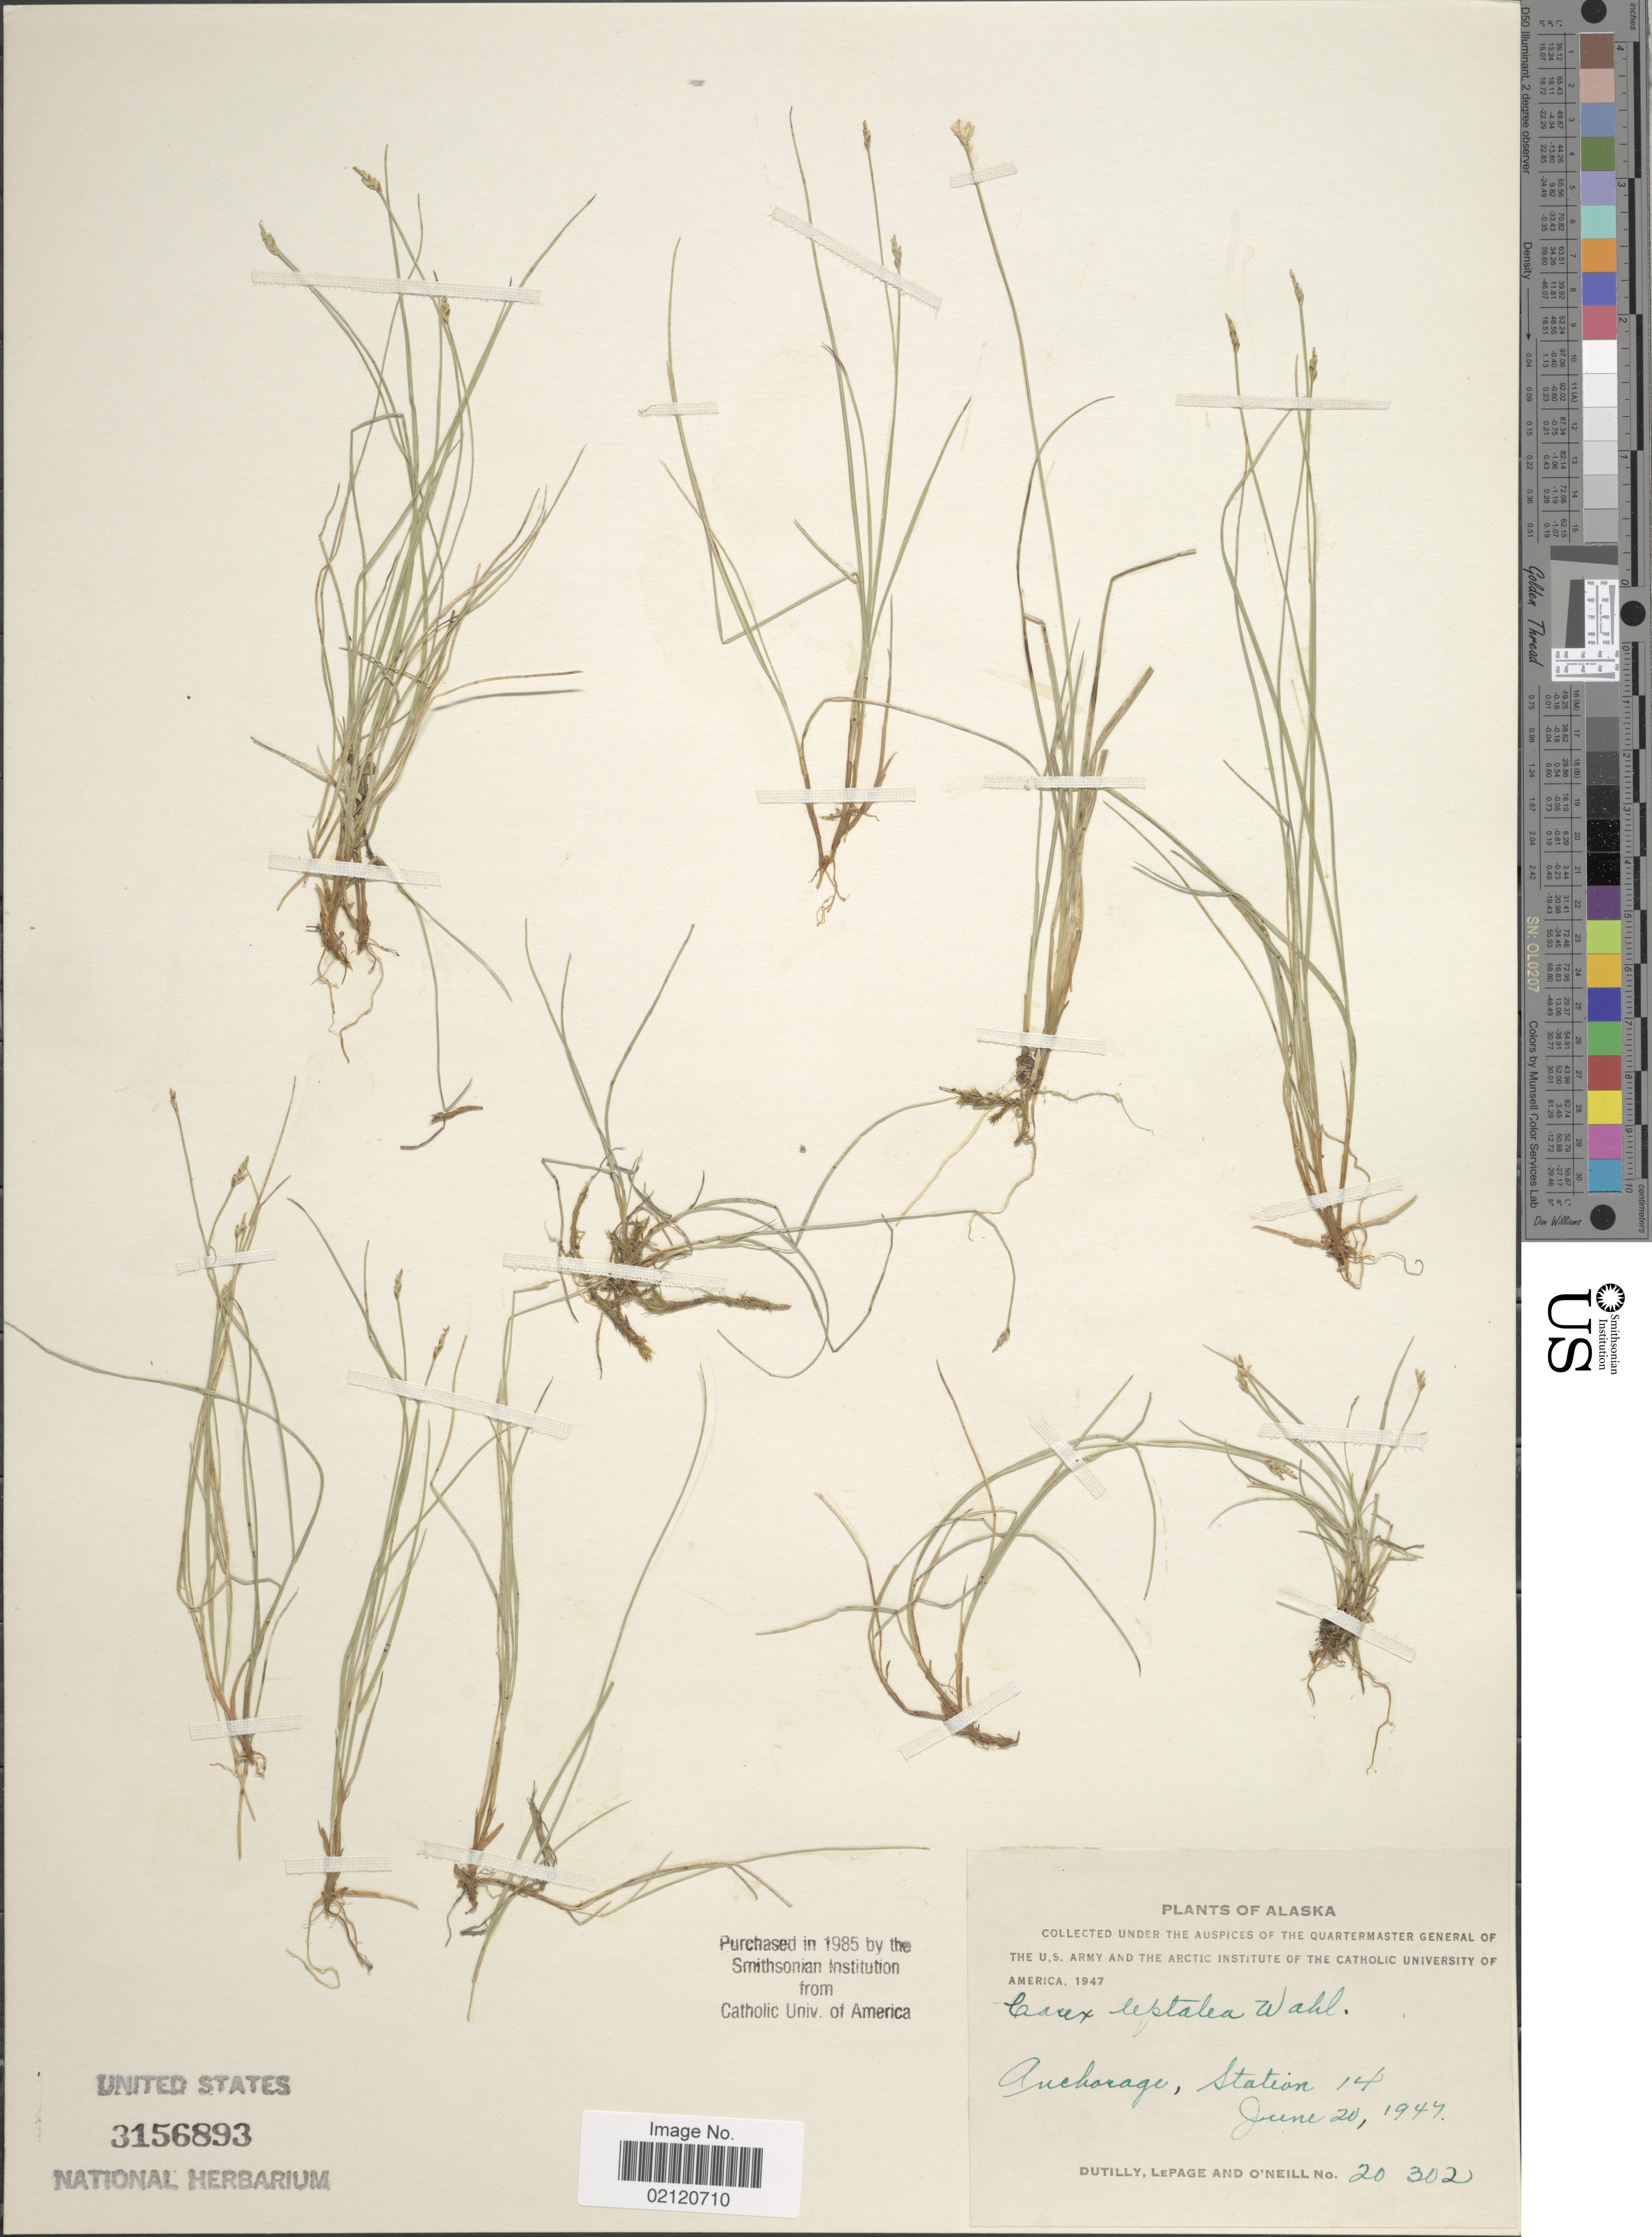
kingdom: Plantae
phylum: Tracheophyta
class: Liliopsida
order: Poales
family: Cyperaceae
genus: Carex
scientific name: Carex leptalea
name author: Wahlenb.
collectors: -. Dutilly, -. LePage & -. O'Neill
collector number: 20302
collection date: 1947-06-20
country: United States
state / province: Alaska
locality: Anchorage, Station 14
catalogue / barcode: US 3156893